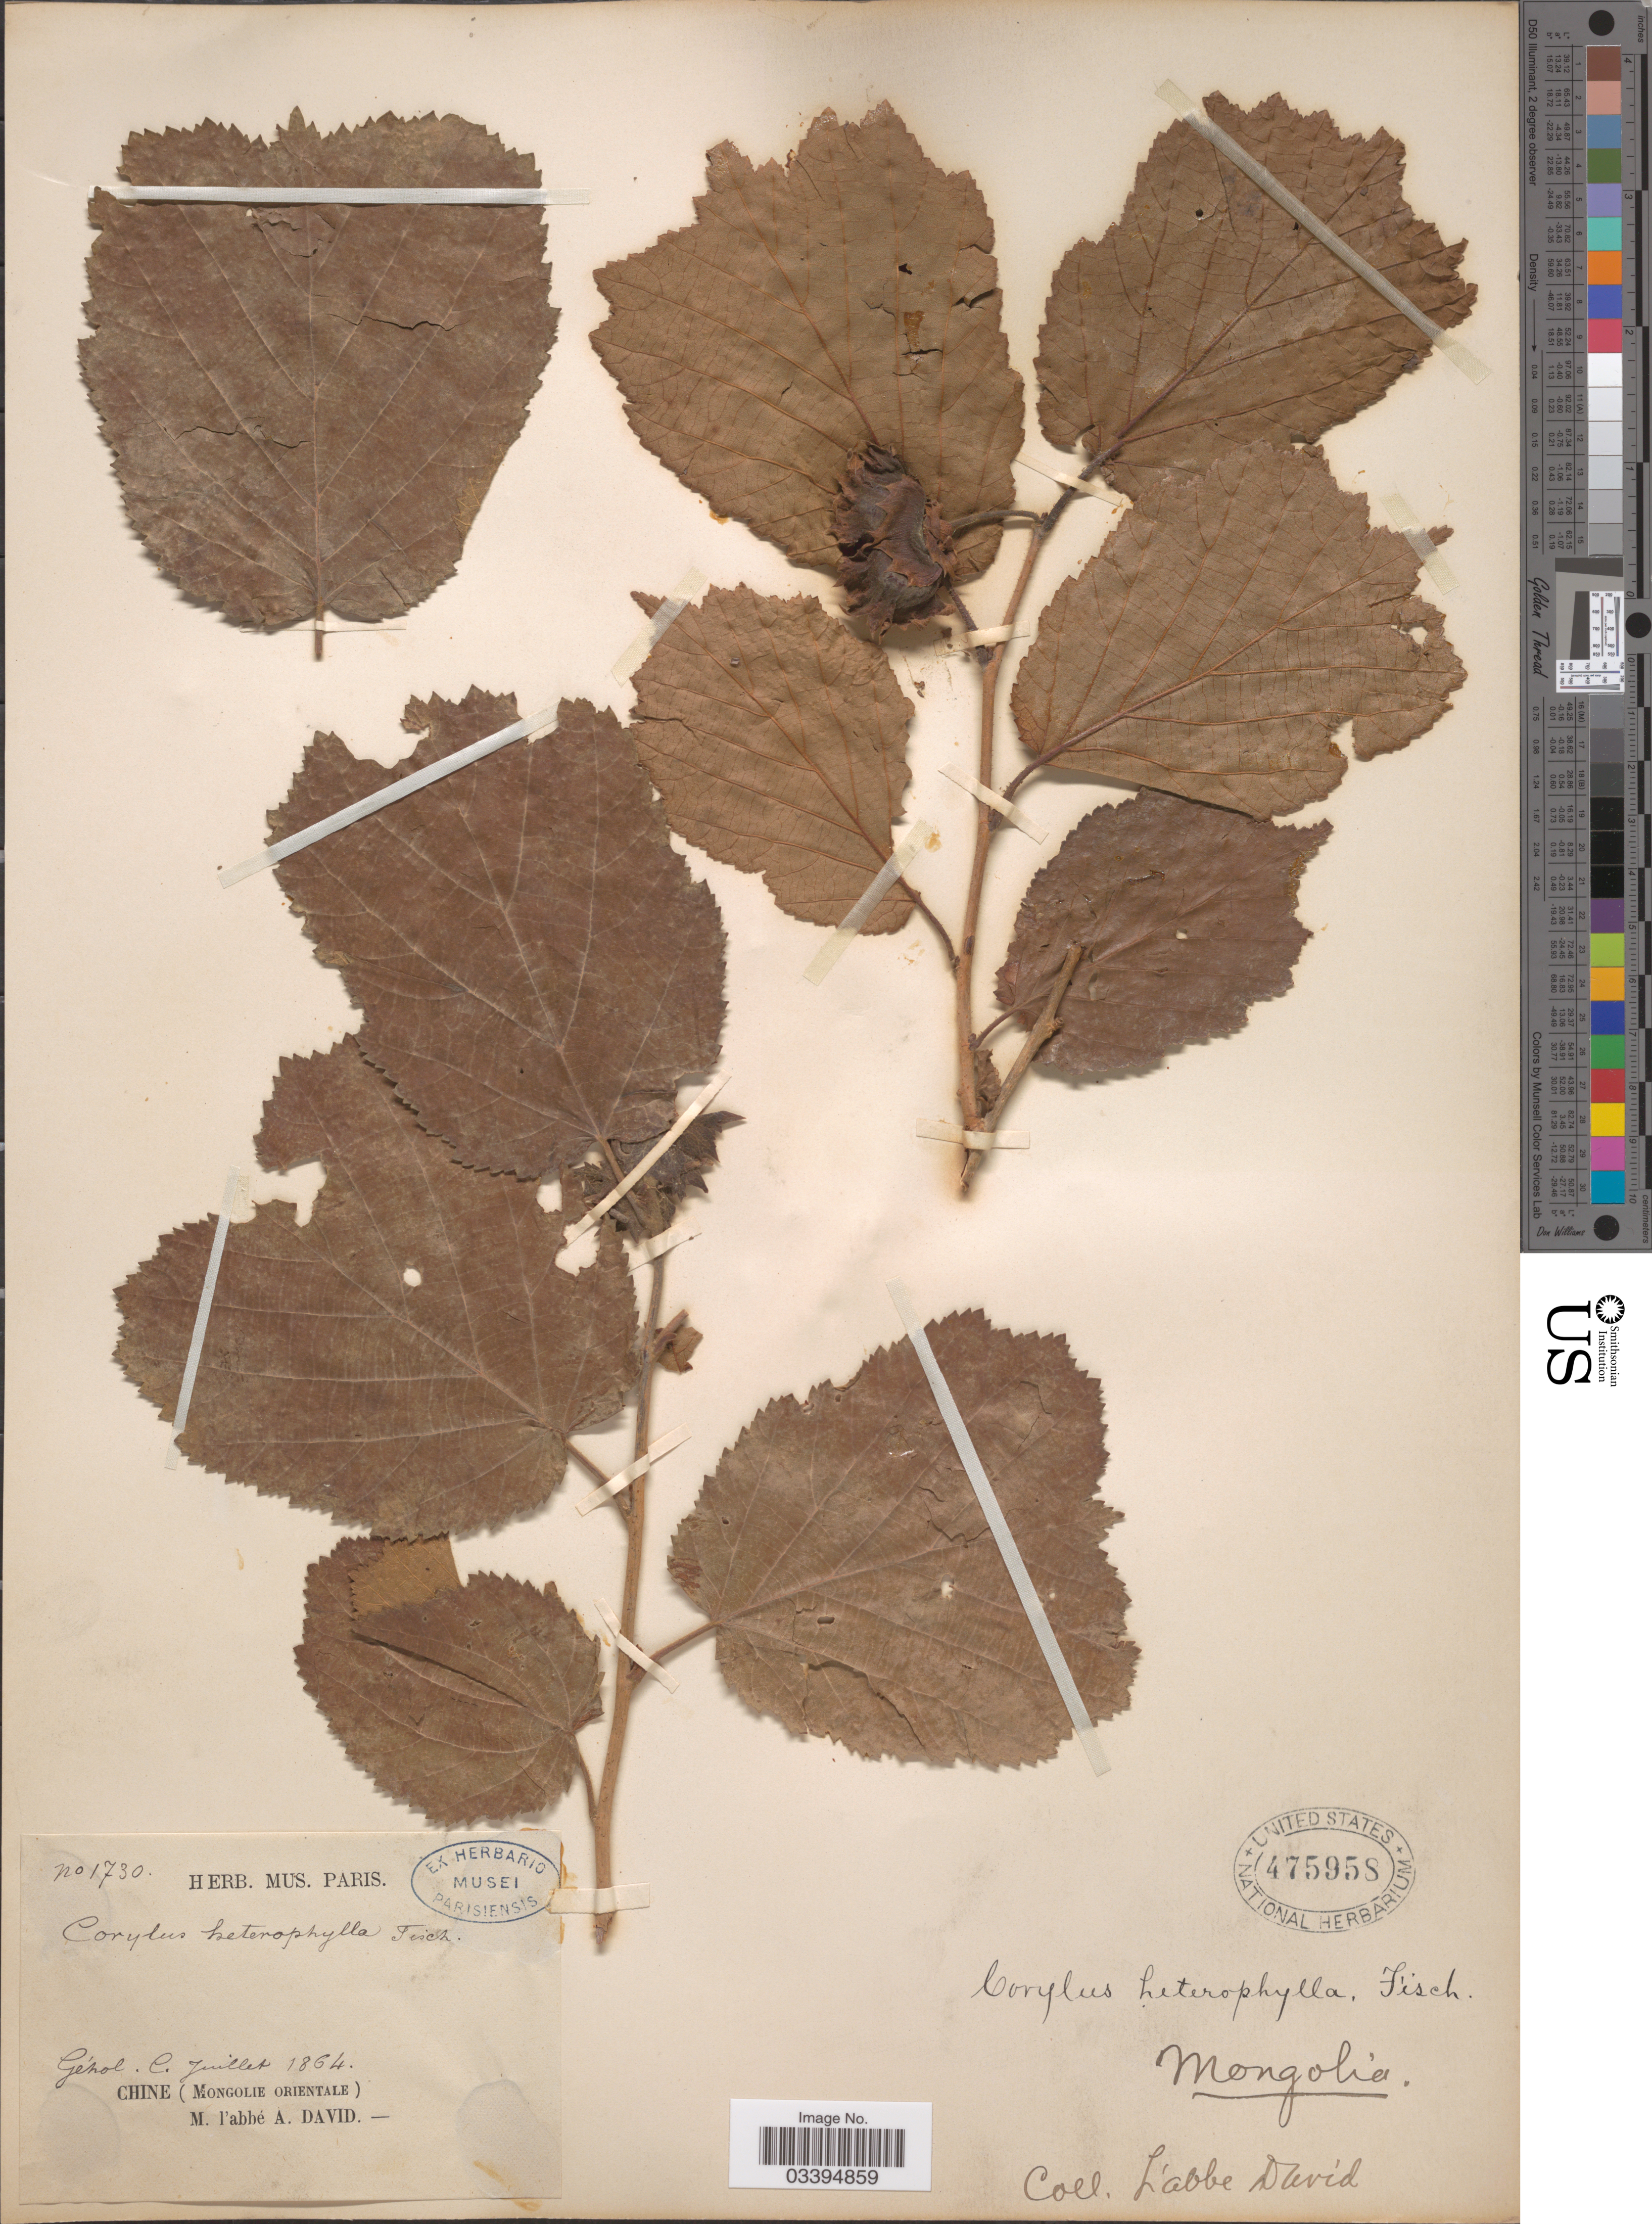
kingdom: Plantae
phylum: Tracheophyta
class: Magnoliopsida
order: Fagales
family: Betulaceae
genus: Corylus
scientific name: Corylus heterophylla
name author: Fisch. ex Trautv.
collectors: A. J. P. David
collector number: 1730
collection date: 1864-07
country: China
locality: Géhol, (Mongolie Orientale), Mongolia.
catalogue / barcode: US 475958